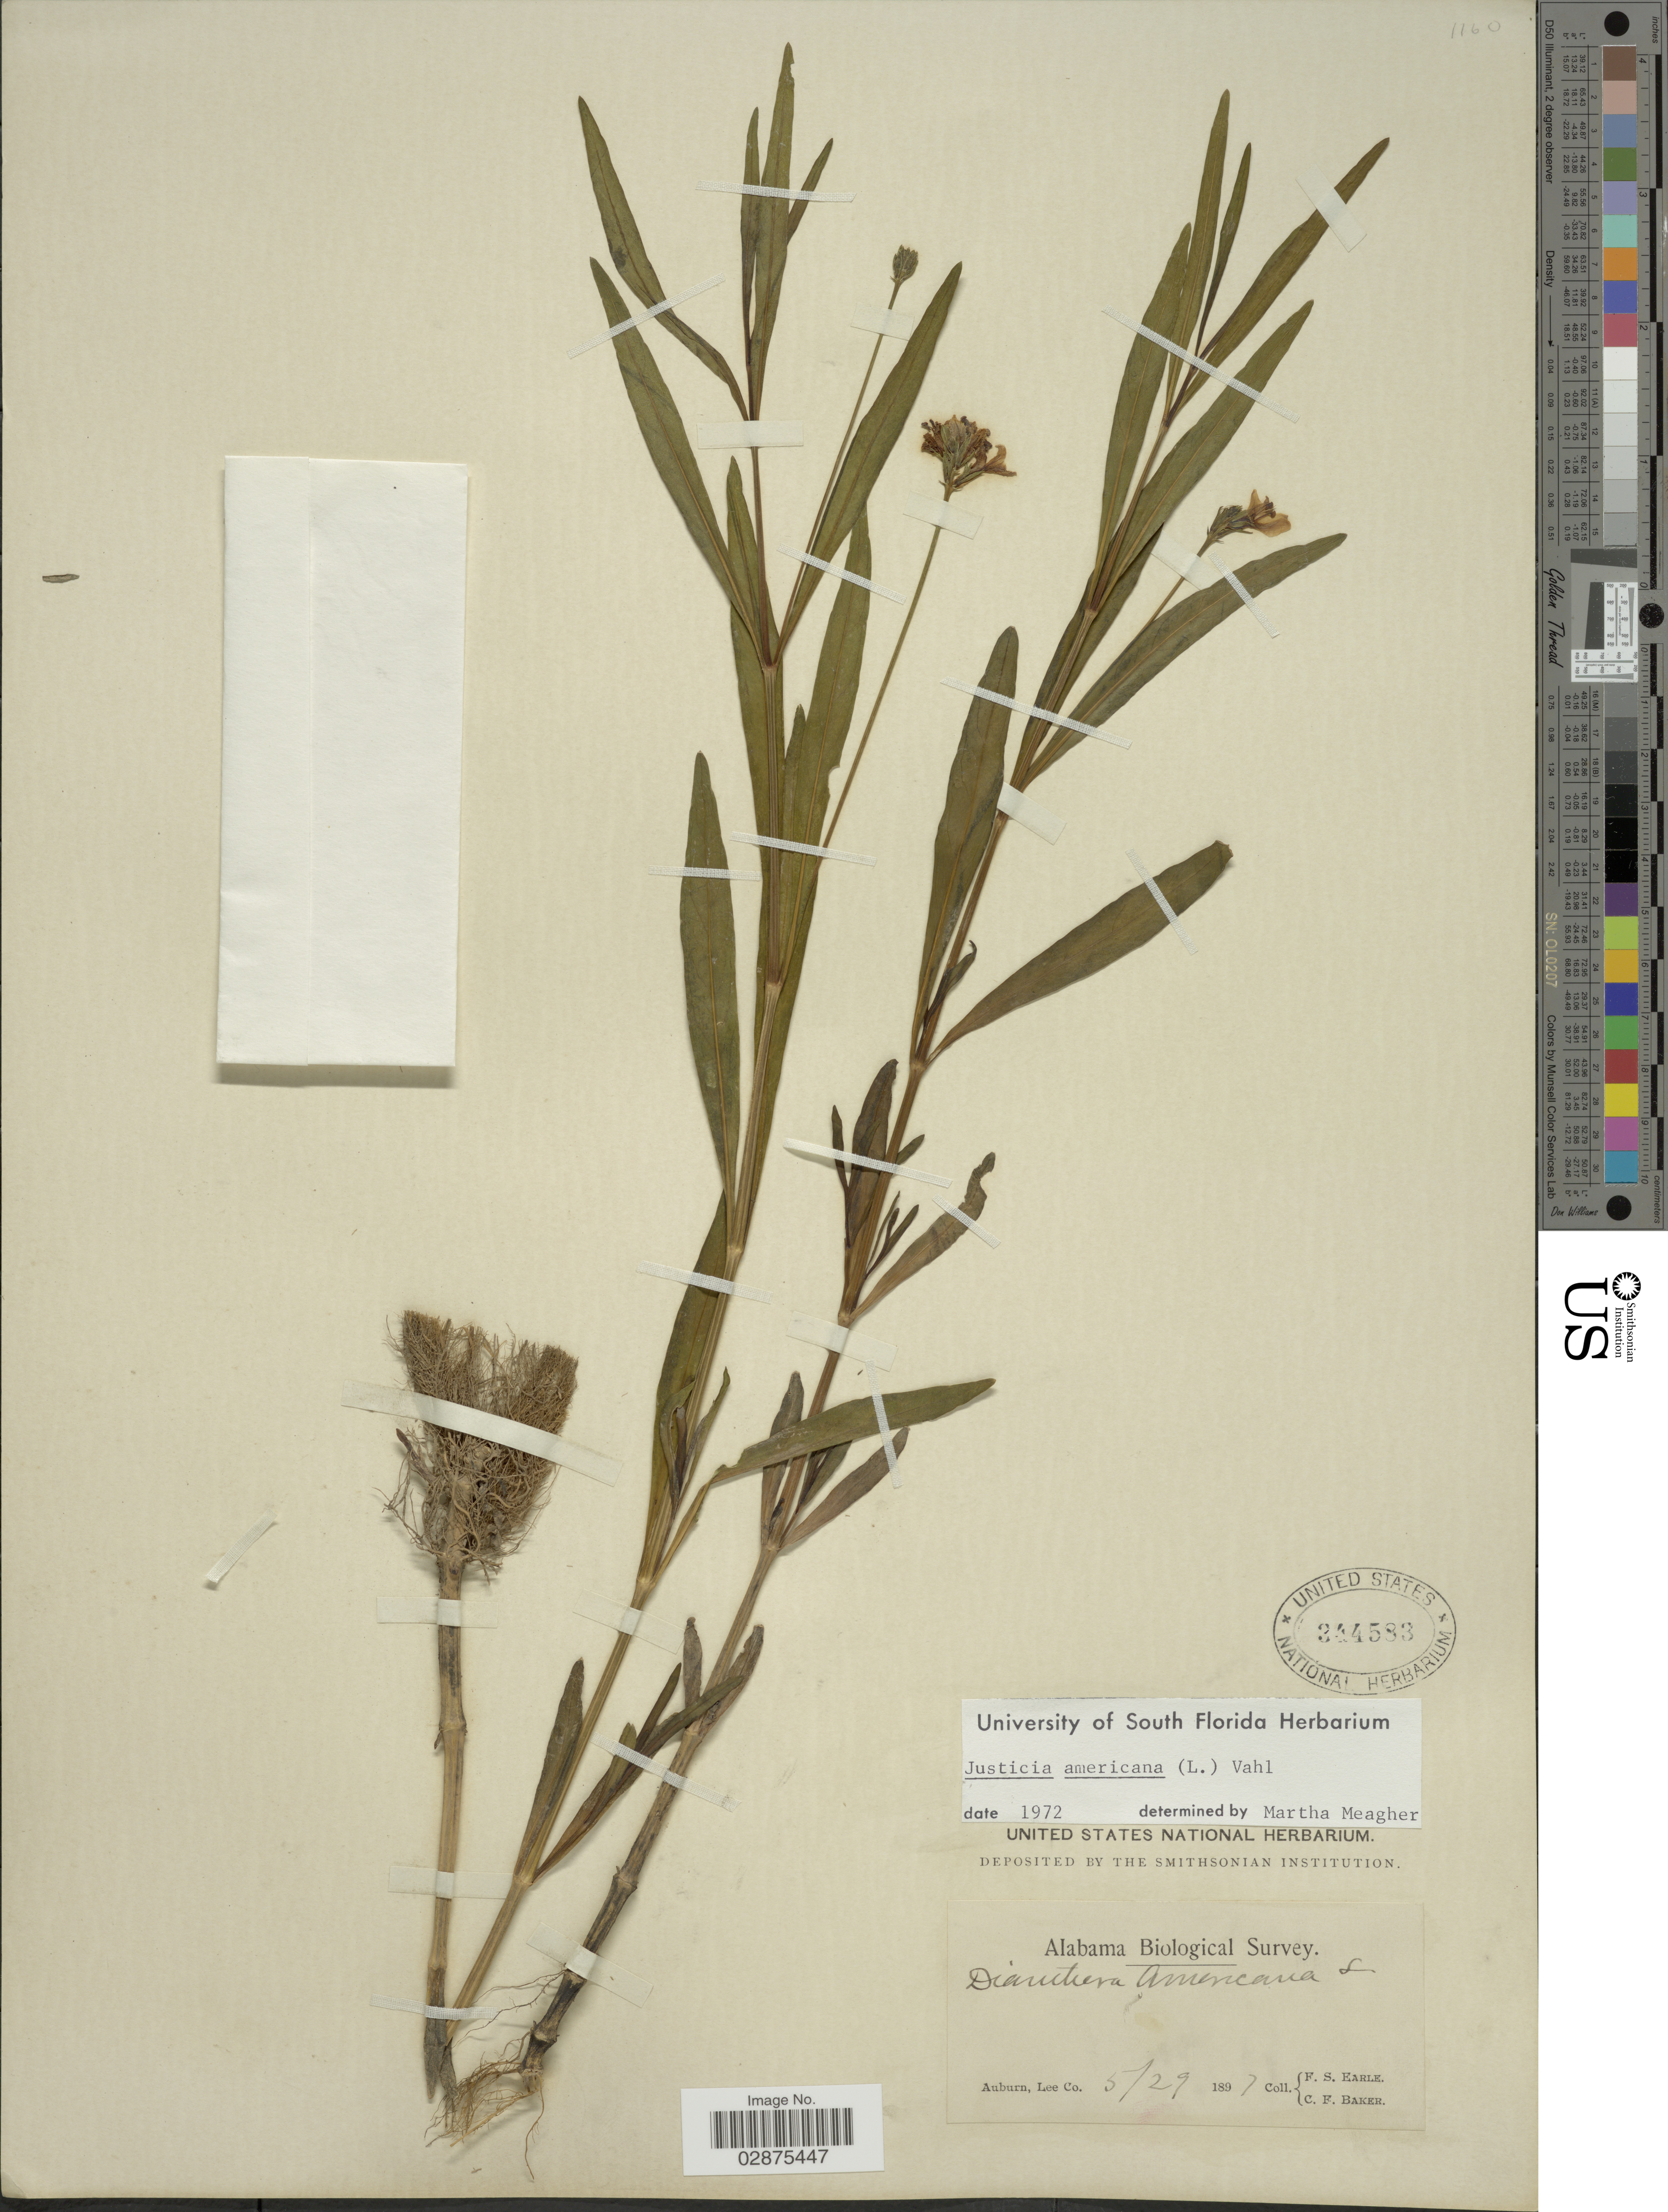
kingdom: Plantae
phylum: Tracheophyta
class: Magnoliopsida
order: Lamiales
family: Acanthaceae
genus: Justicia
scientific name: Justicia americana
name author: (L.) Vahl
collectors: F. S. Earle & C. F. Baker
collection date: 1897-05-29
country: United States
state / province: Alabama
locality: Auburn, Lee Co.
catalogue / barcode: US 344583